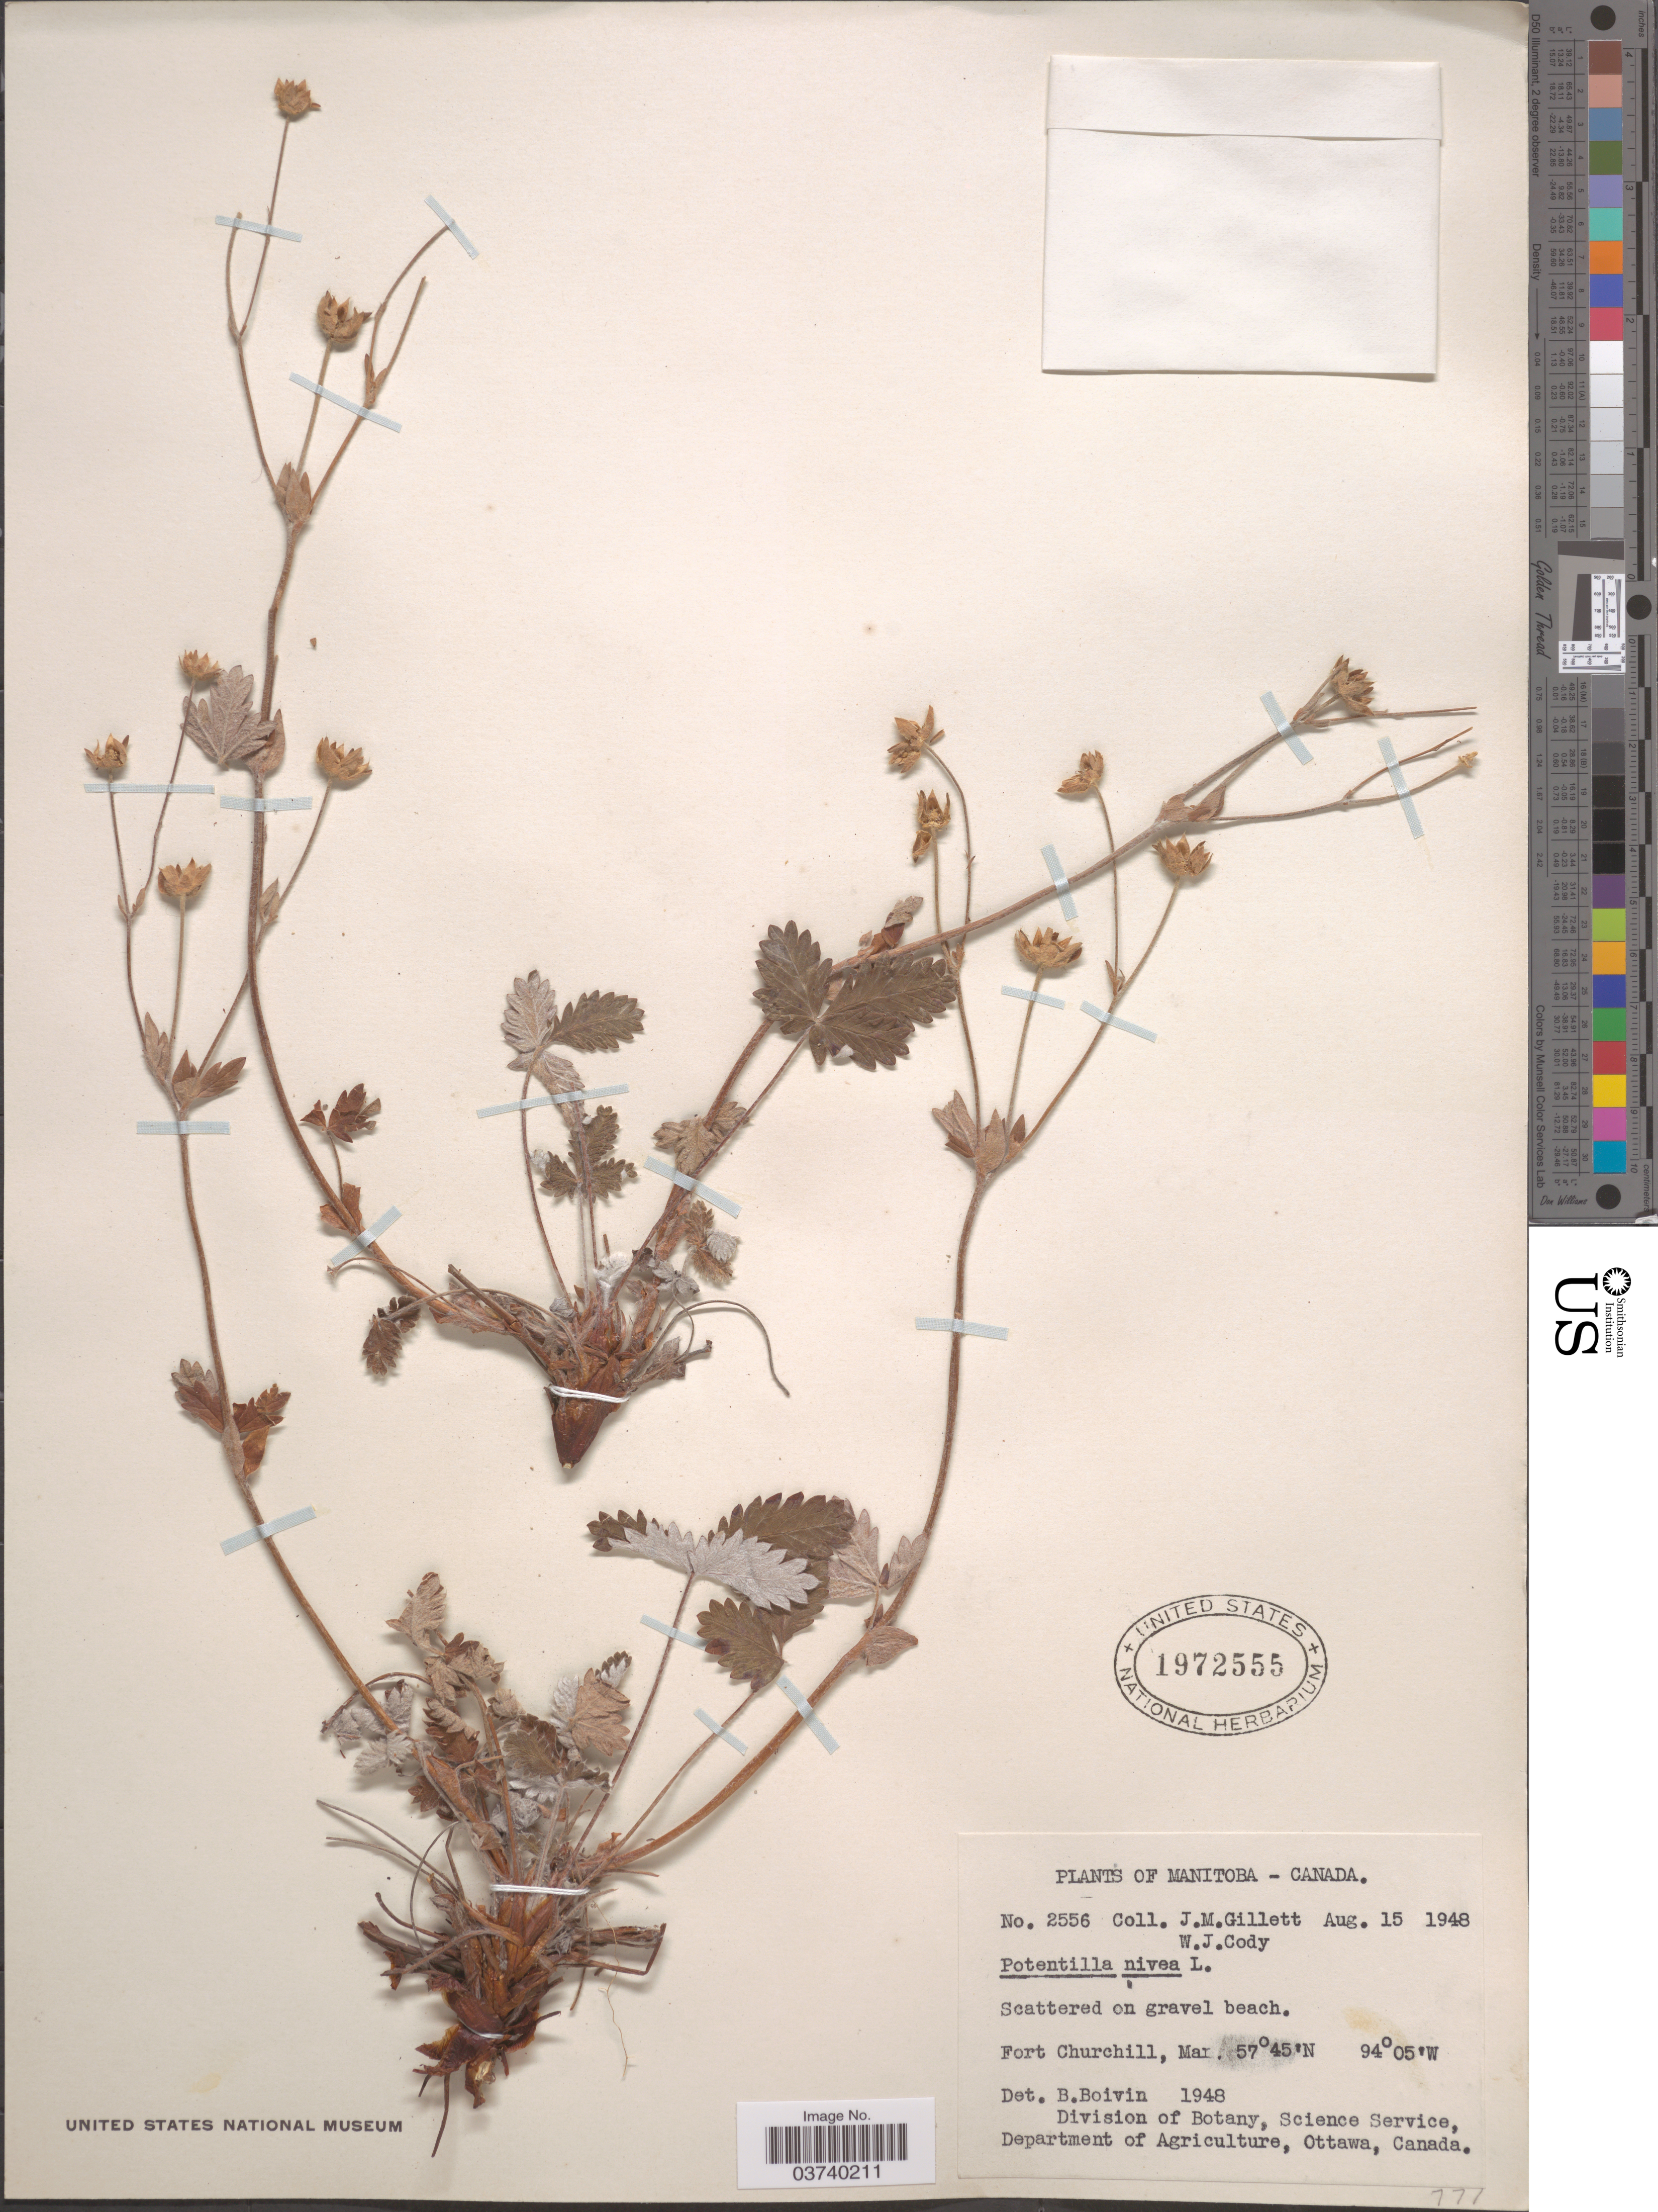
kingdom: Plantae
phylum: Tracheophyta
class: Magnoliopsida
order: Rosales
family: Rosaceae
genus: Potentilla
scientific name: Potentilla nivea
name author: L.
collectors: J. M. Gillett & W. Cody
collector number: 2556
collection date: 1948-08-15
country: Canada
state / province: Manitoba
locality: Fort Churchill, Man.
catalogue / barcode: US 1972555